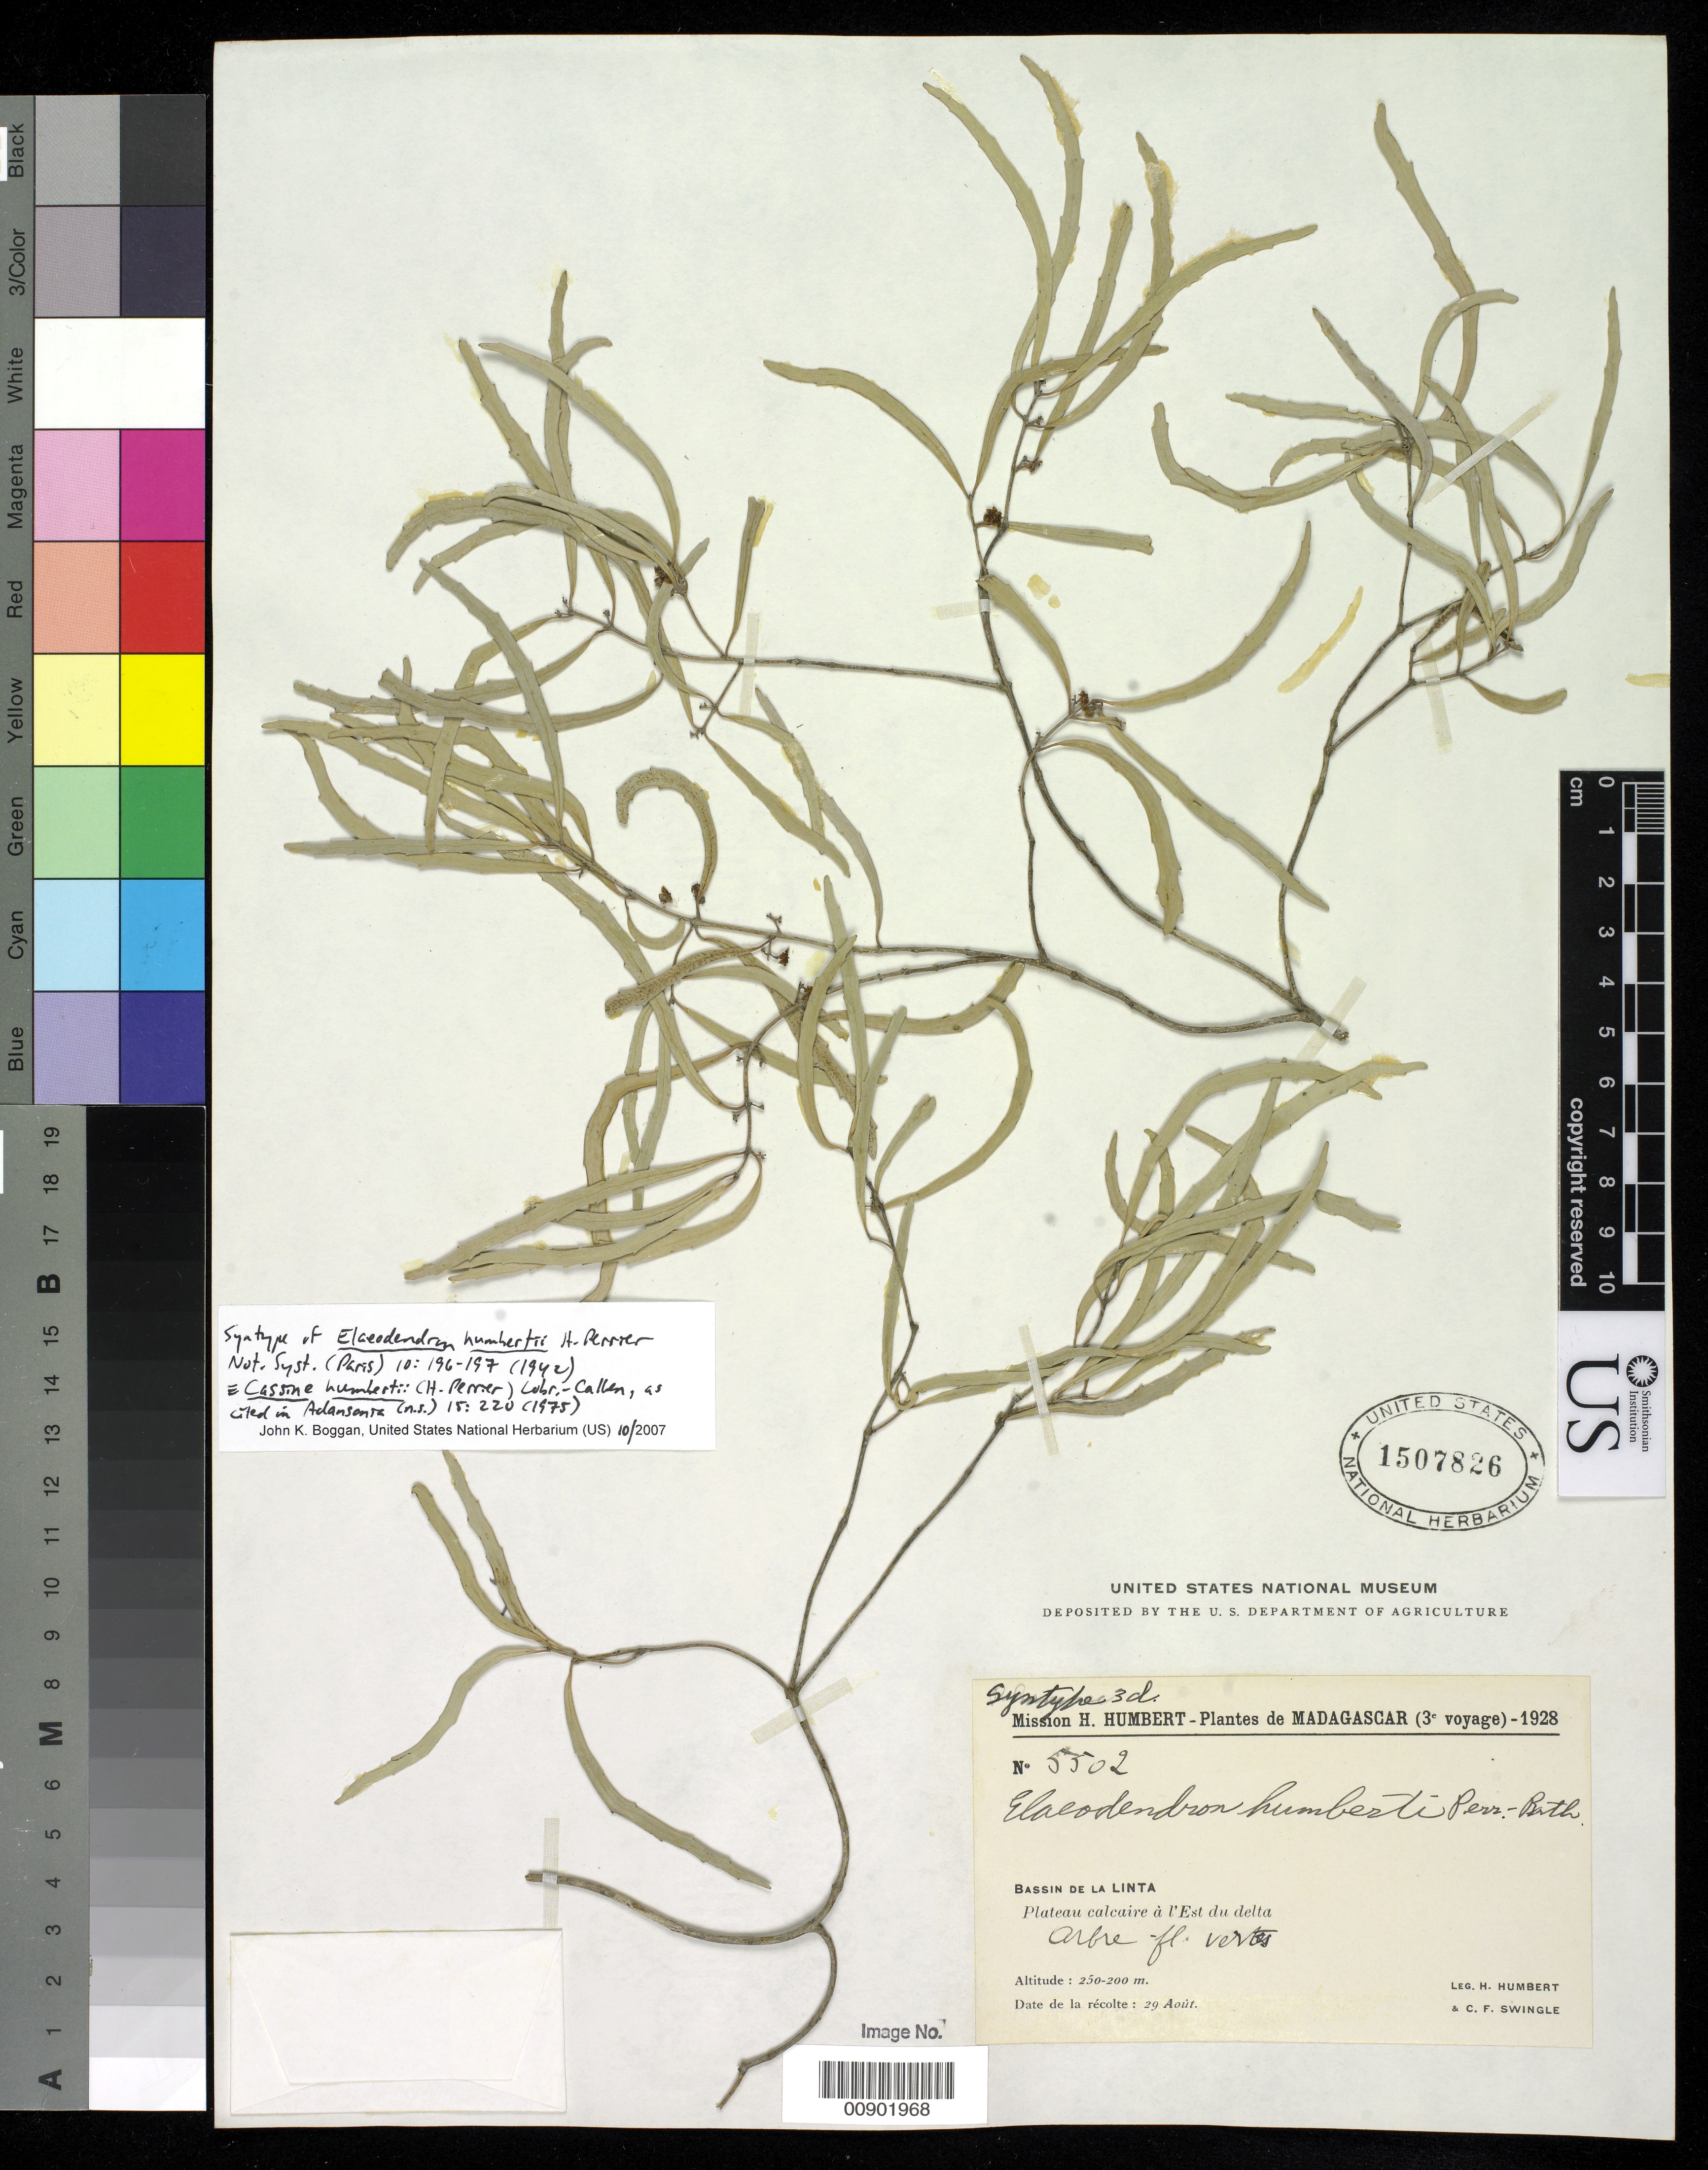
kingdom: Plantae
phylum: Tracheophyta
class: Magnoliopsida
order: Celastrales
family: Celastraceae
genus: Elaeodendron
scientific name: Elaeodendron humbertii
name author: H. Perrier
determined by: Boggan, J. K., (US), NMNH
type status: Syntype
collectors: H. Humbert & C. Swingle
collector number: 5502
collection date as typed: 29 Aug 1928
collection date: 1928-08-29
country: Madagascar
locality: Bassin de la Linta, Plateau calcaire à l'Est du delta.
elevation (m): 200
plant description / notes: Published as "Humberti". Currently accepted name as cited by Lobreau-Callen, Adansonia (n.s.) 15: 2002 (1975).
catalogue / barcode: US 1507826